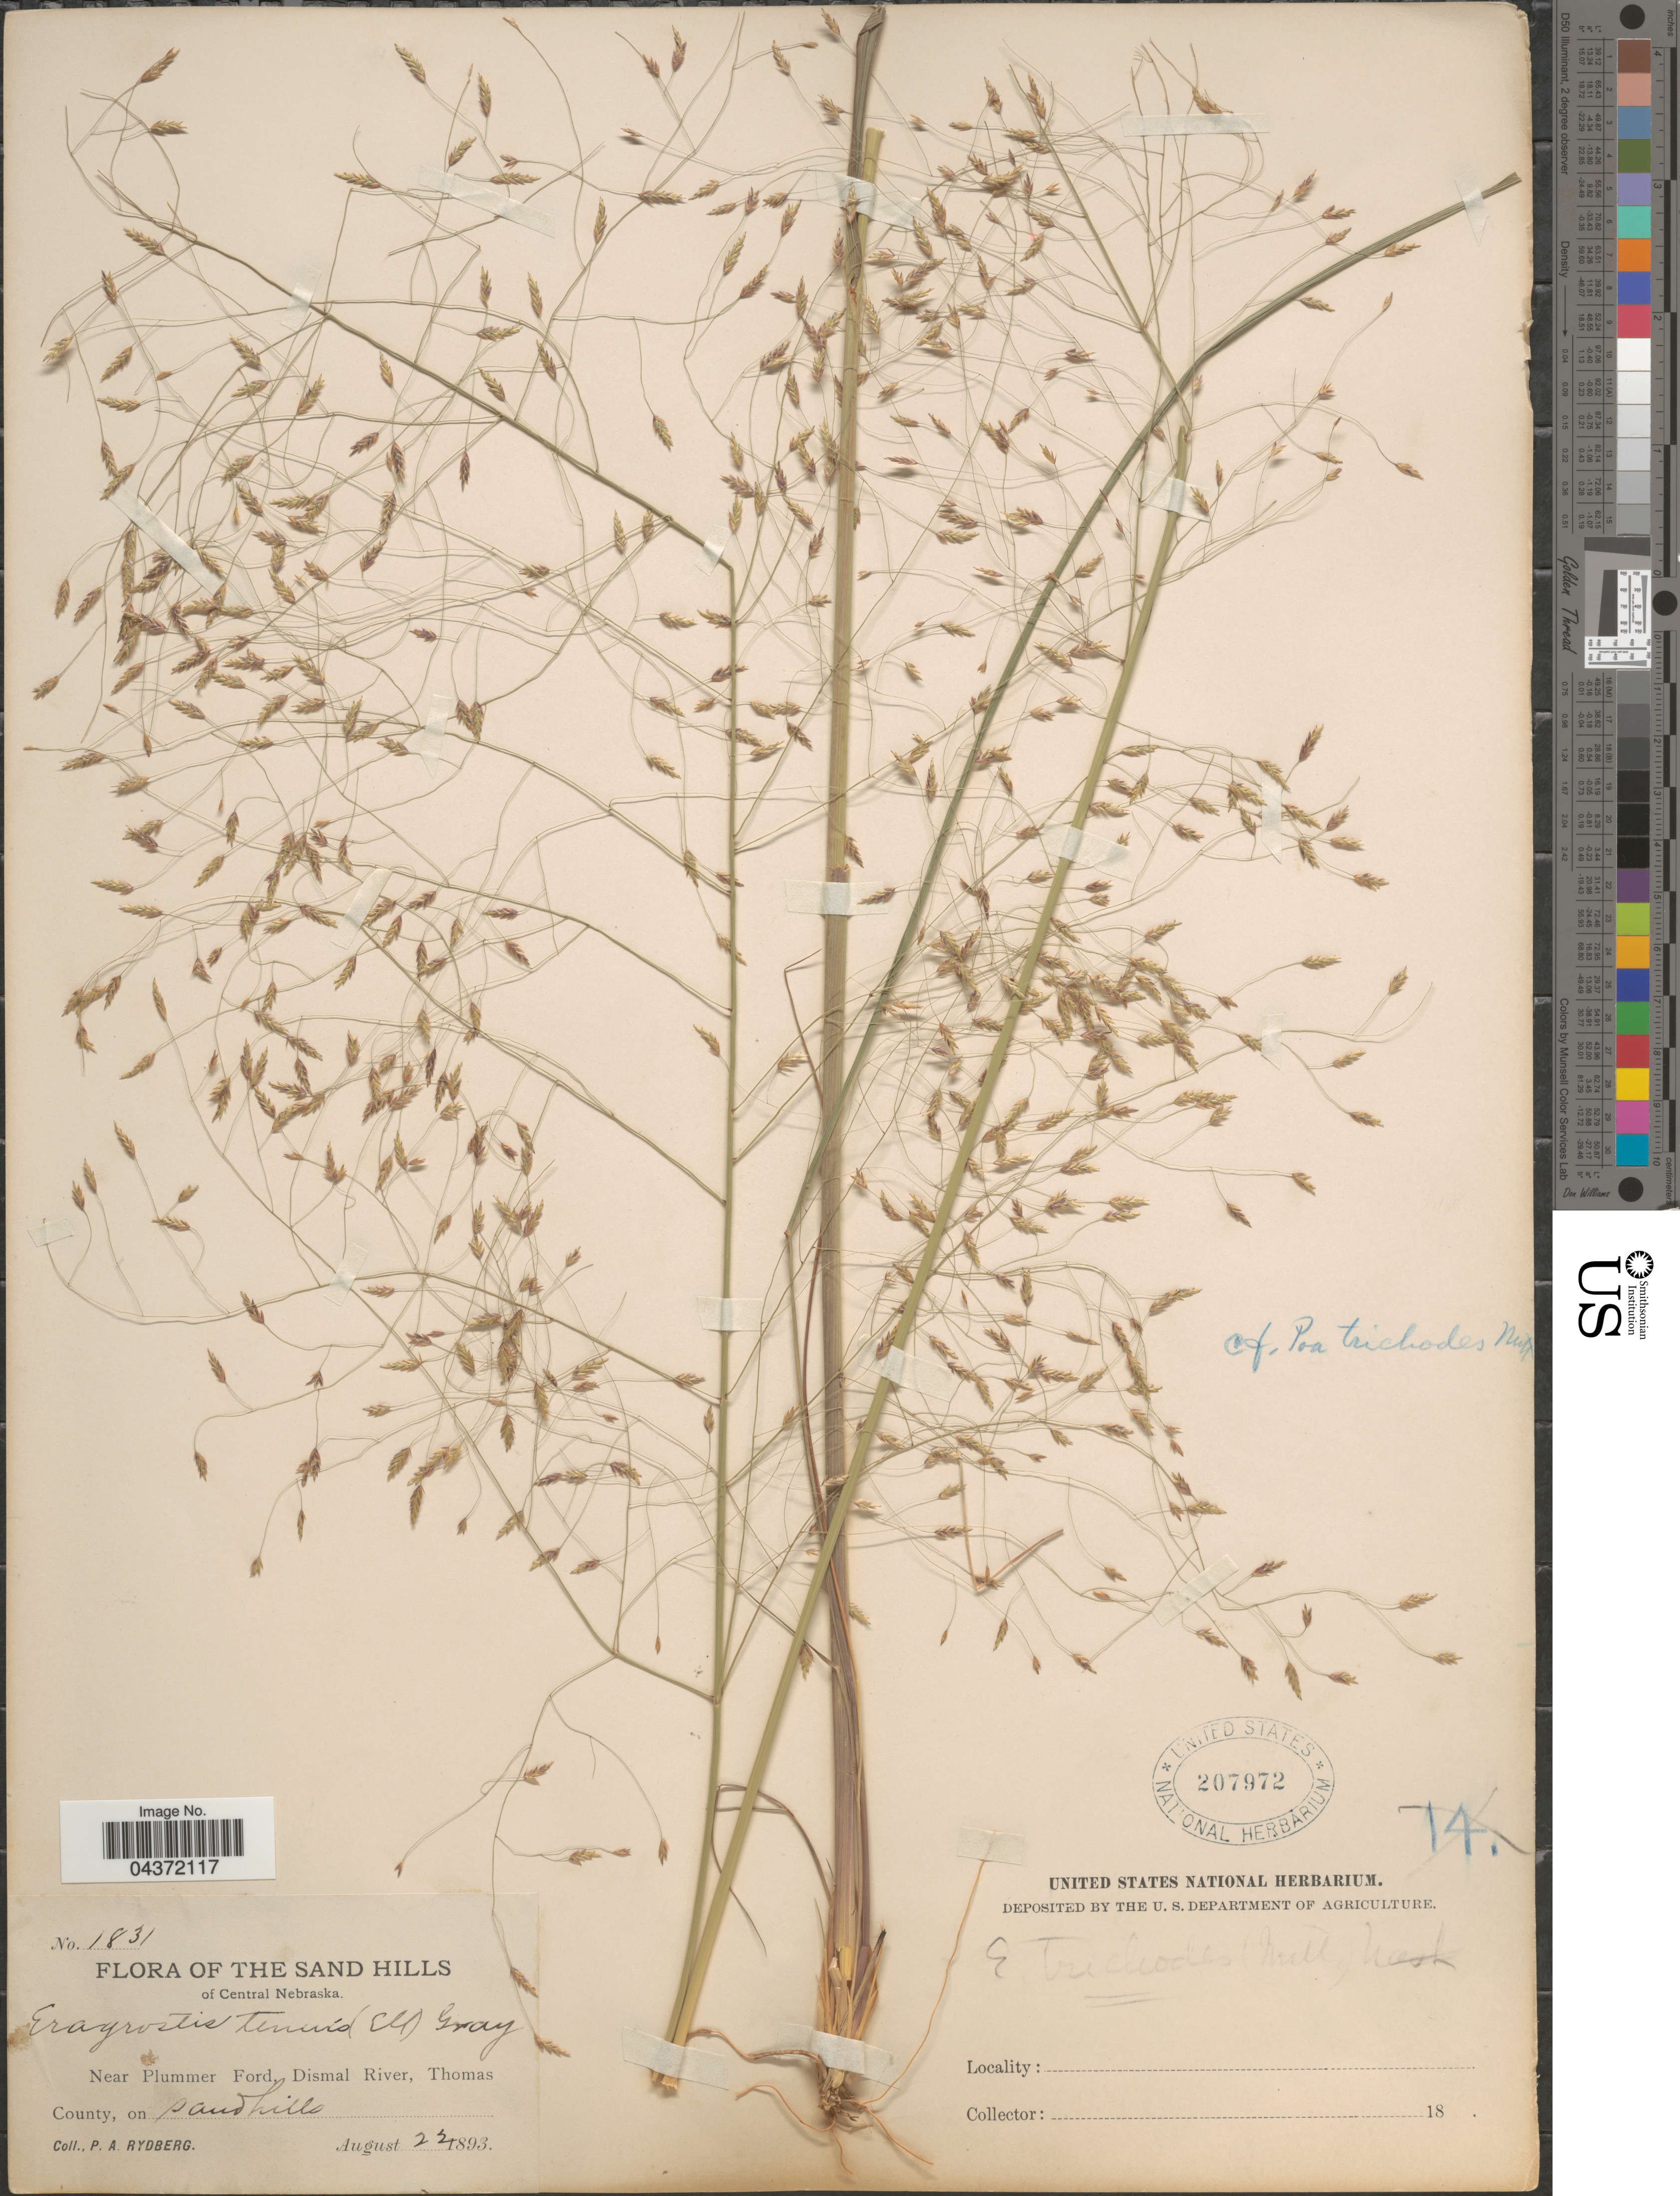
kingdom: Plantae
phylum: Tracheophyta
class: Liliopsida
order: Poales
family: Poaceae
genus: Eragrostis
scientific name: Eragrostis trichodes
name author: (Nutt.) Alph. Wood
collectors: P. A. Rydberg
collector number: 1831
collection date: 1893-08-22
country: United States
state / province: Nebraska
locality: The Sand Hills of Central Nebraska. Near Plummer Ford Dismal River, Thomas County.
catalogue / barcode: US 207972